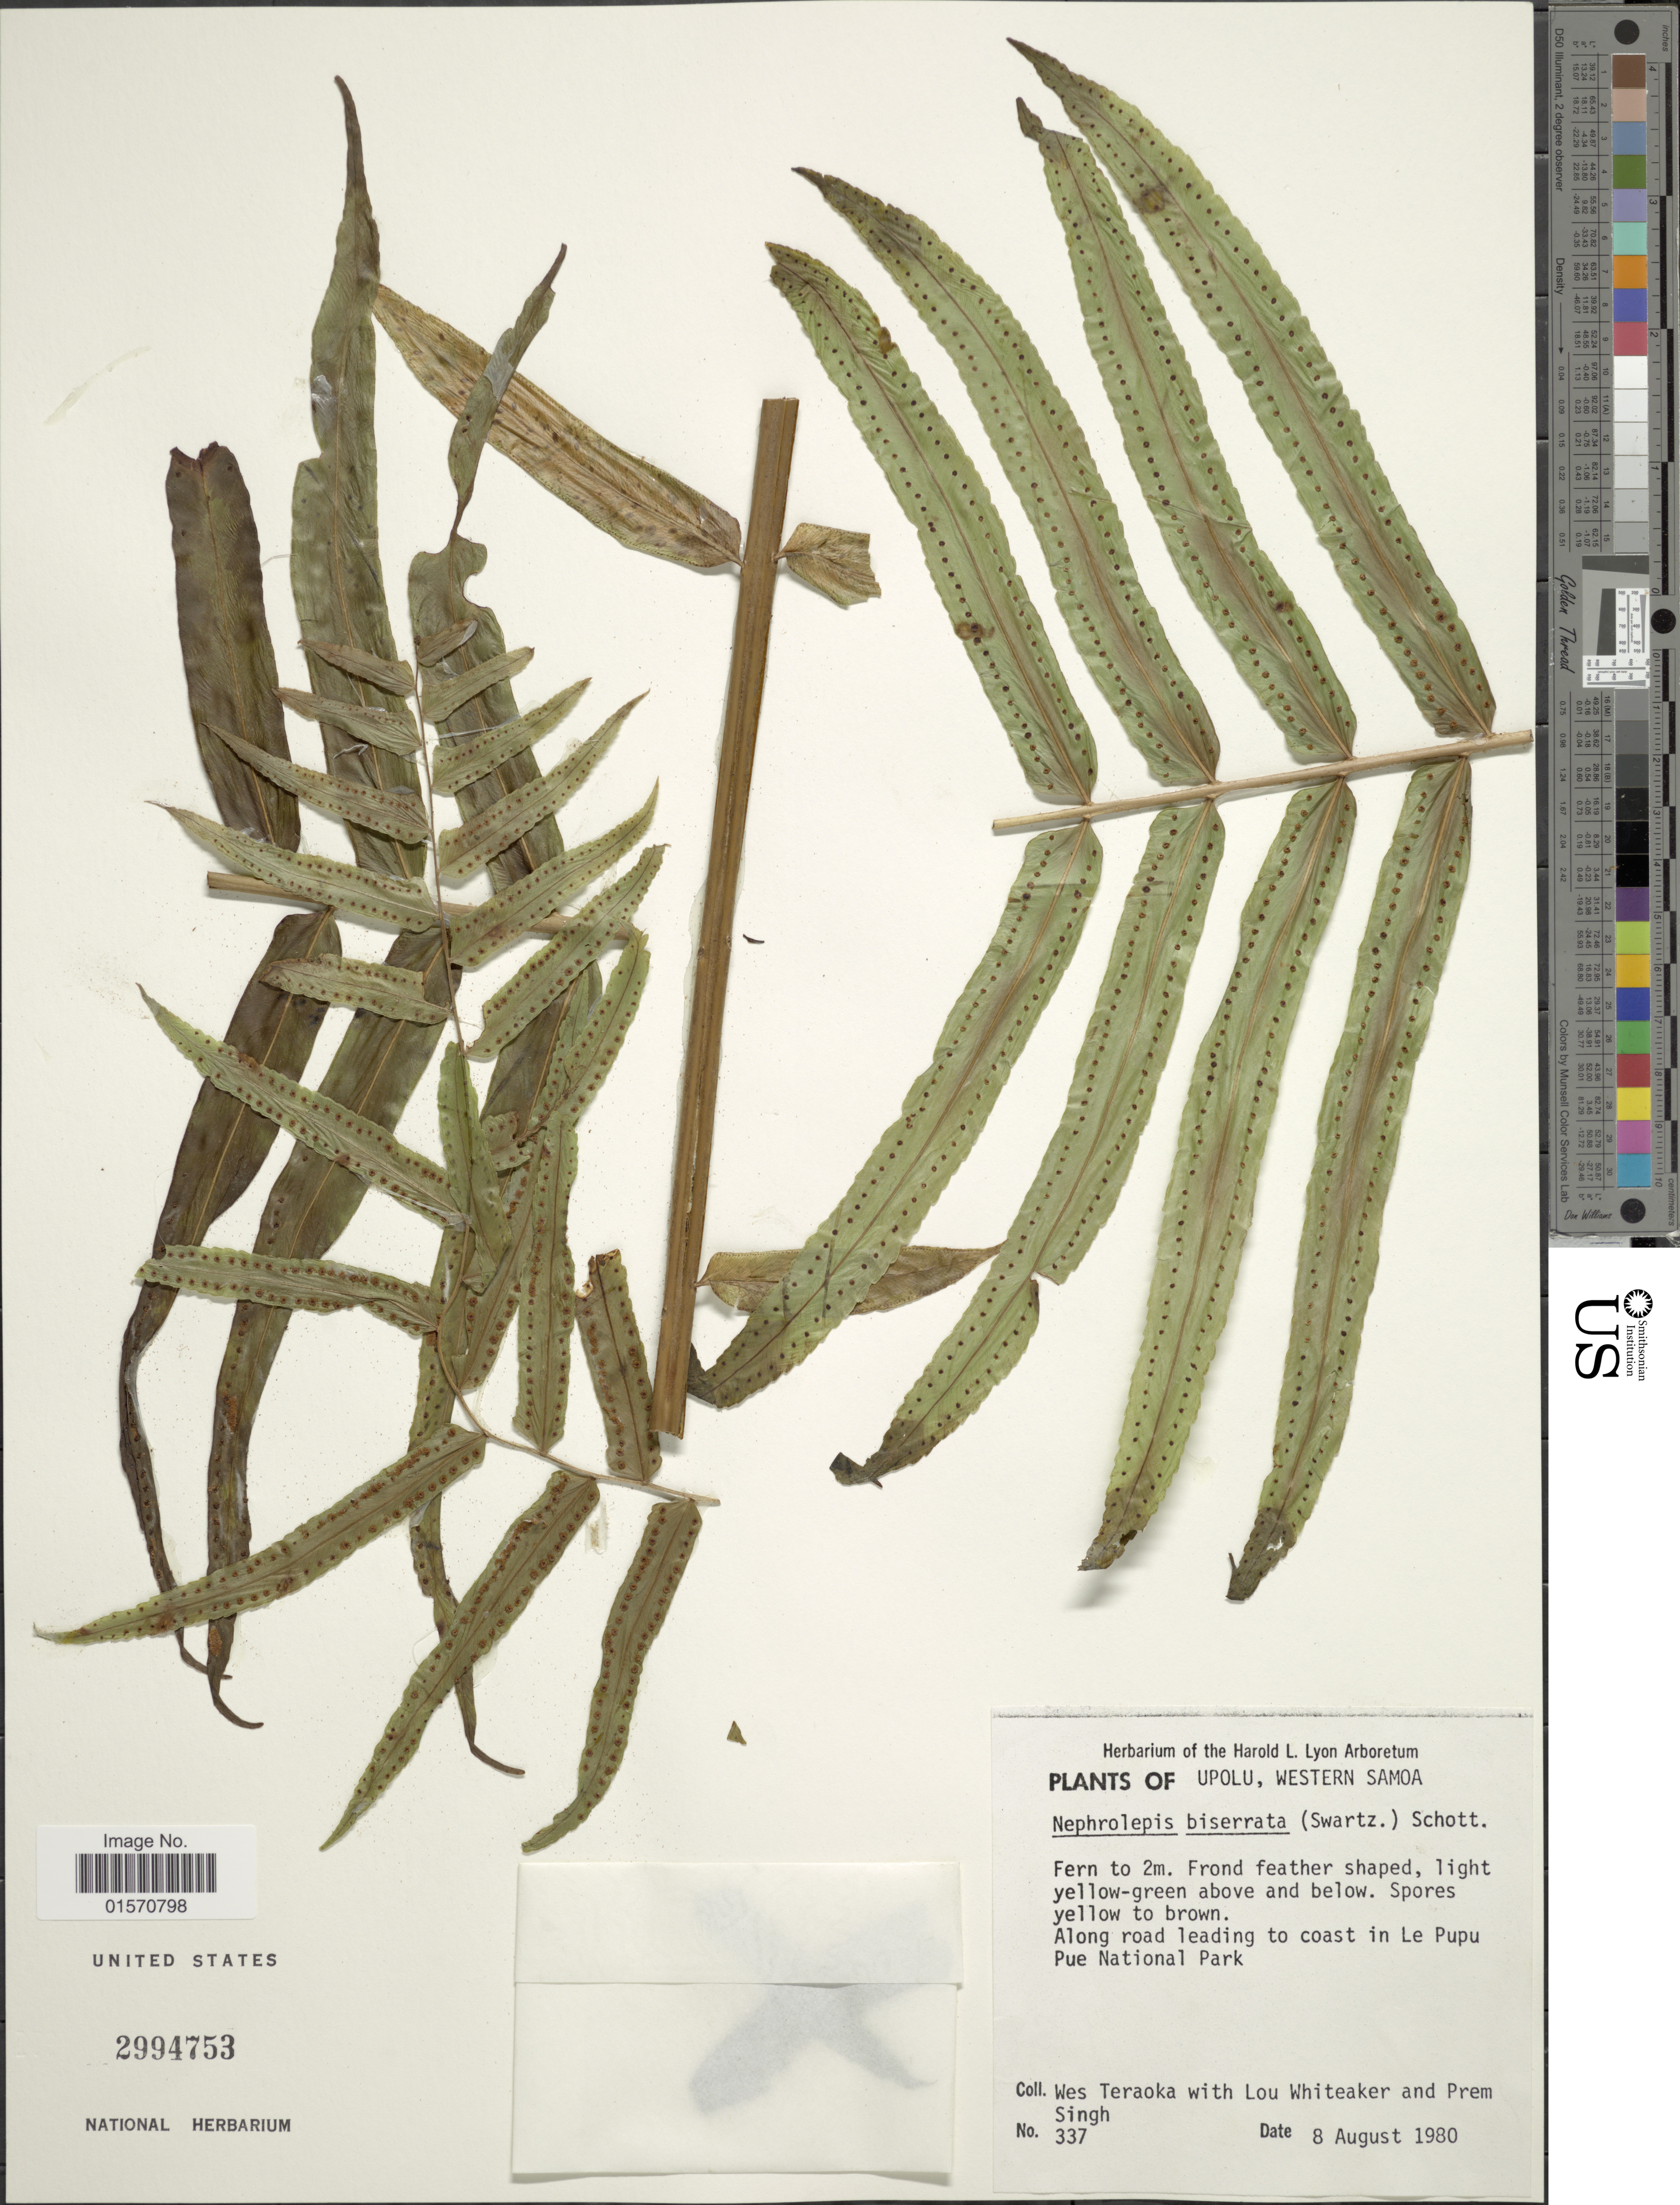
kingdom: Plantae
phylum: Tracheophyta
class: Polypodiopsida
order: Polypodiales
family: Nephrolepidaceae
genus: Nephrolepis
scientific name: Nephrolepis biserrata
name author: (Sw.) Schott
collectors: W. Teraoka, L. Whiteaker & P. Singh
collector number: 337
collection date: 1980-08-08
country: Samoa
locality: Upolu. Along road leading to coast in Le Pupu Pue National Park.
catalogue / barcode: US 2994753